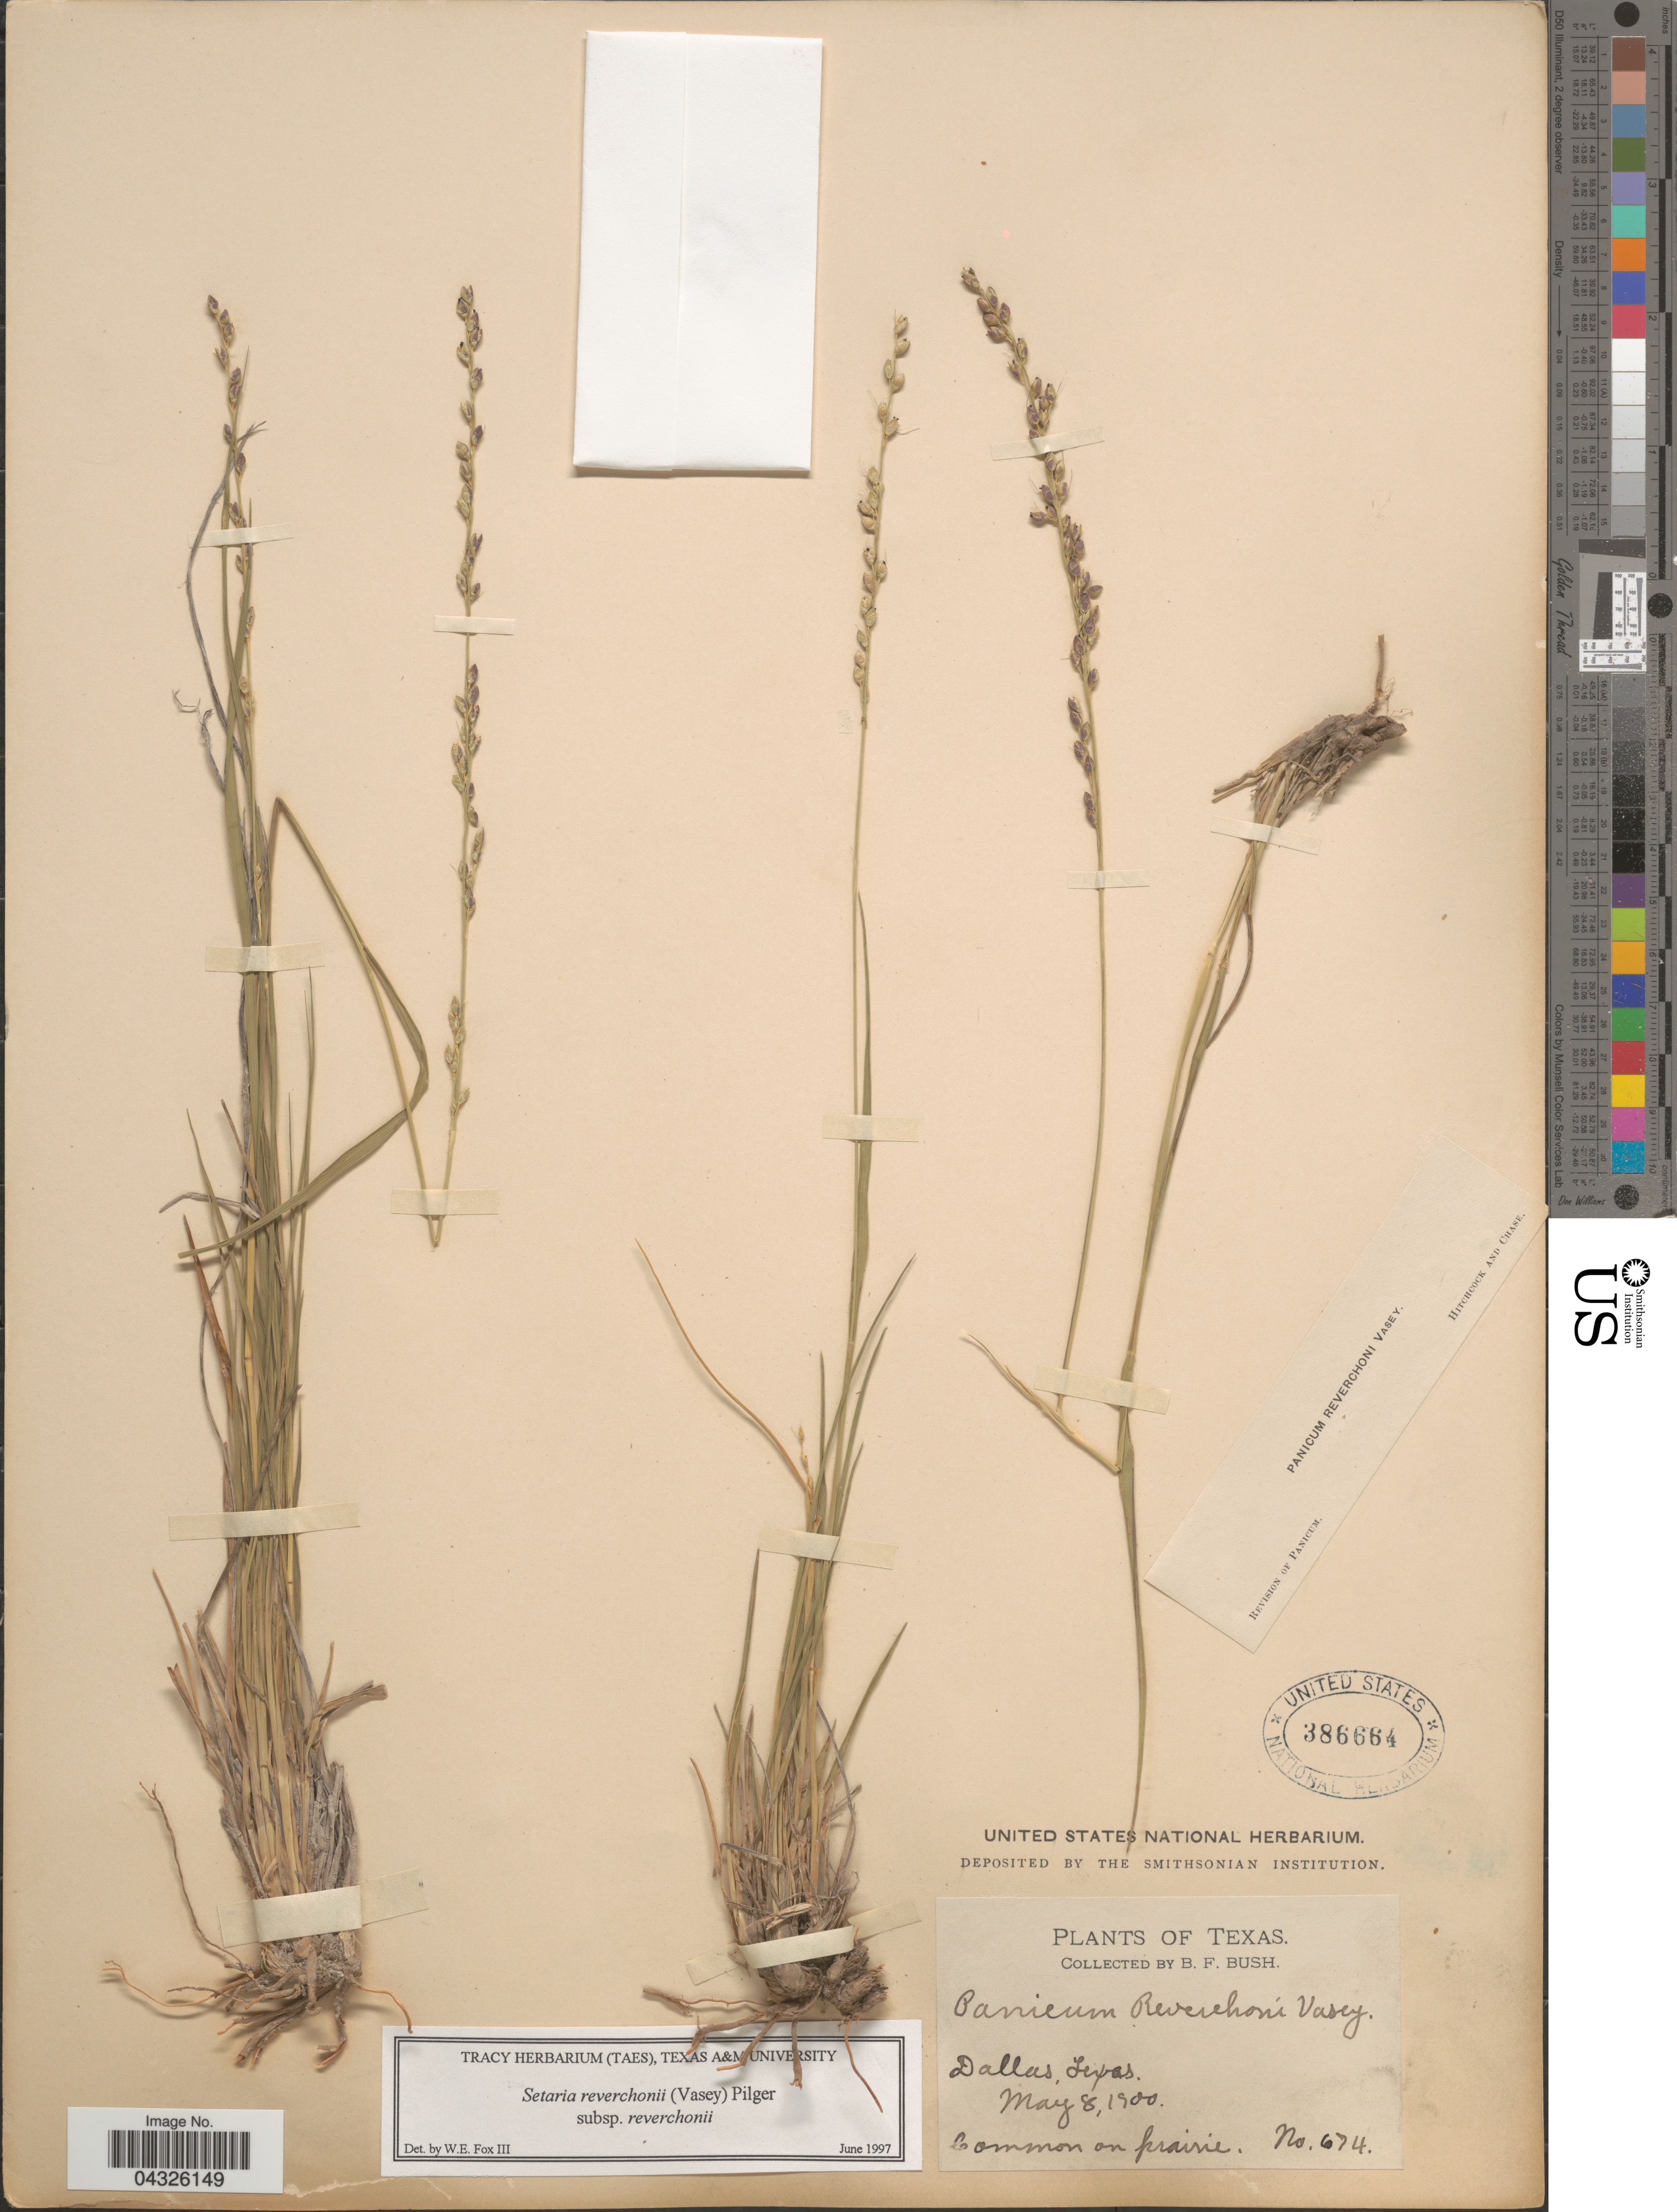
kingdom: Plantae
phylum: Tracheophyta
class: Liliopsida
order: Poales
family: Poaceae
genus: Panicum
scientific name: Panicum reverchoni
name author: Vasey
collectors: B. F. Bush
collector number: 674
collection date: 1900-05-08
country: United States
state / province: Texas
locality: Dallas.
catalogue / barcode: US 386664